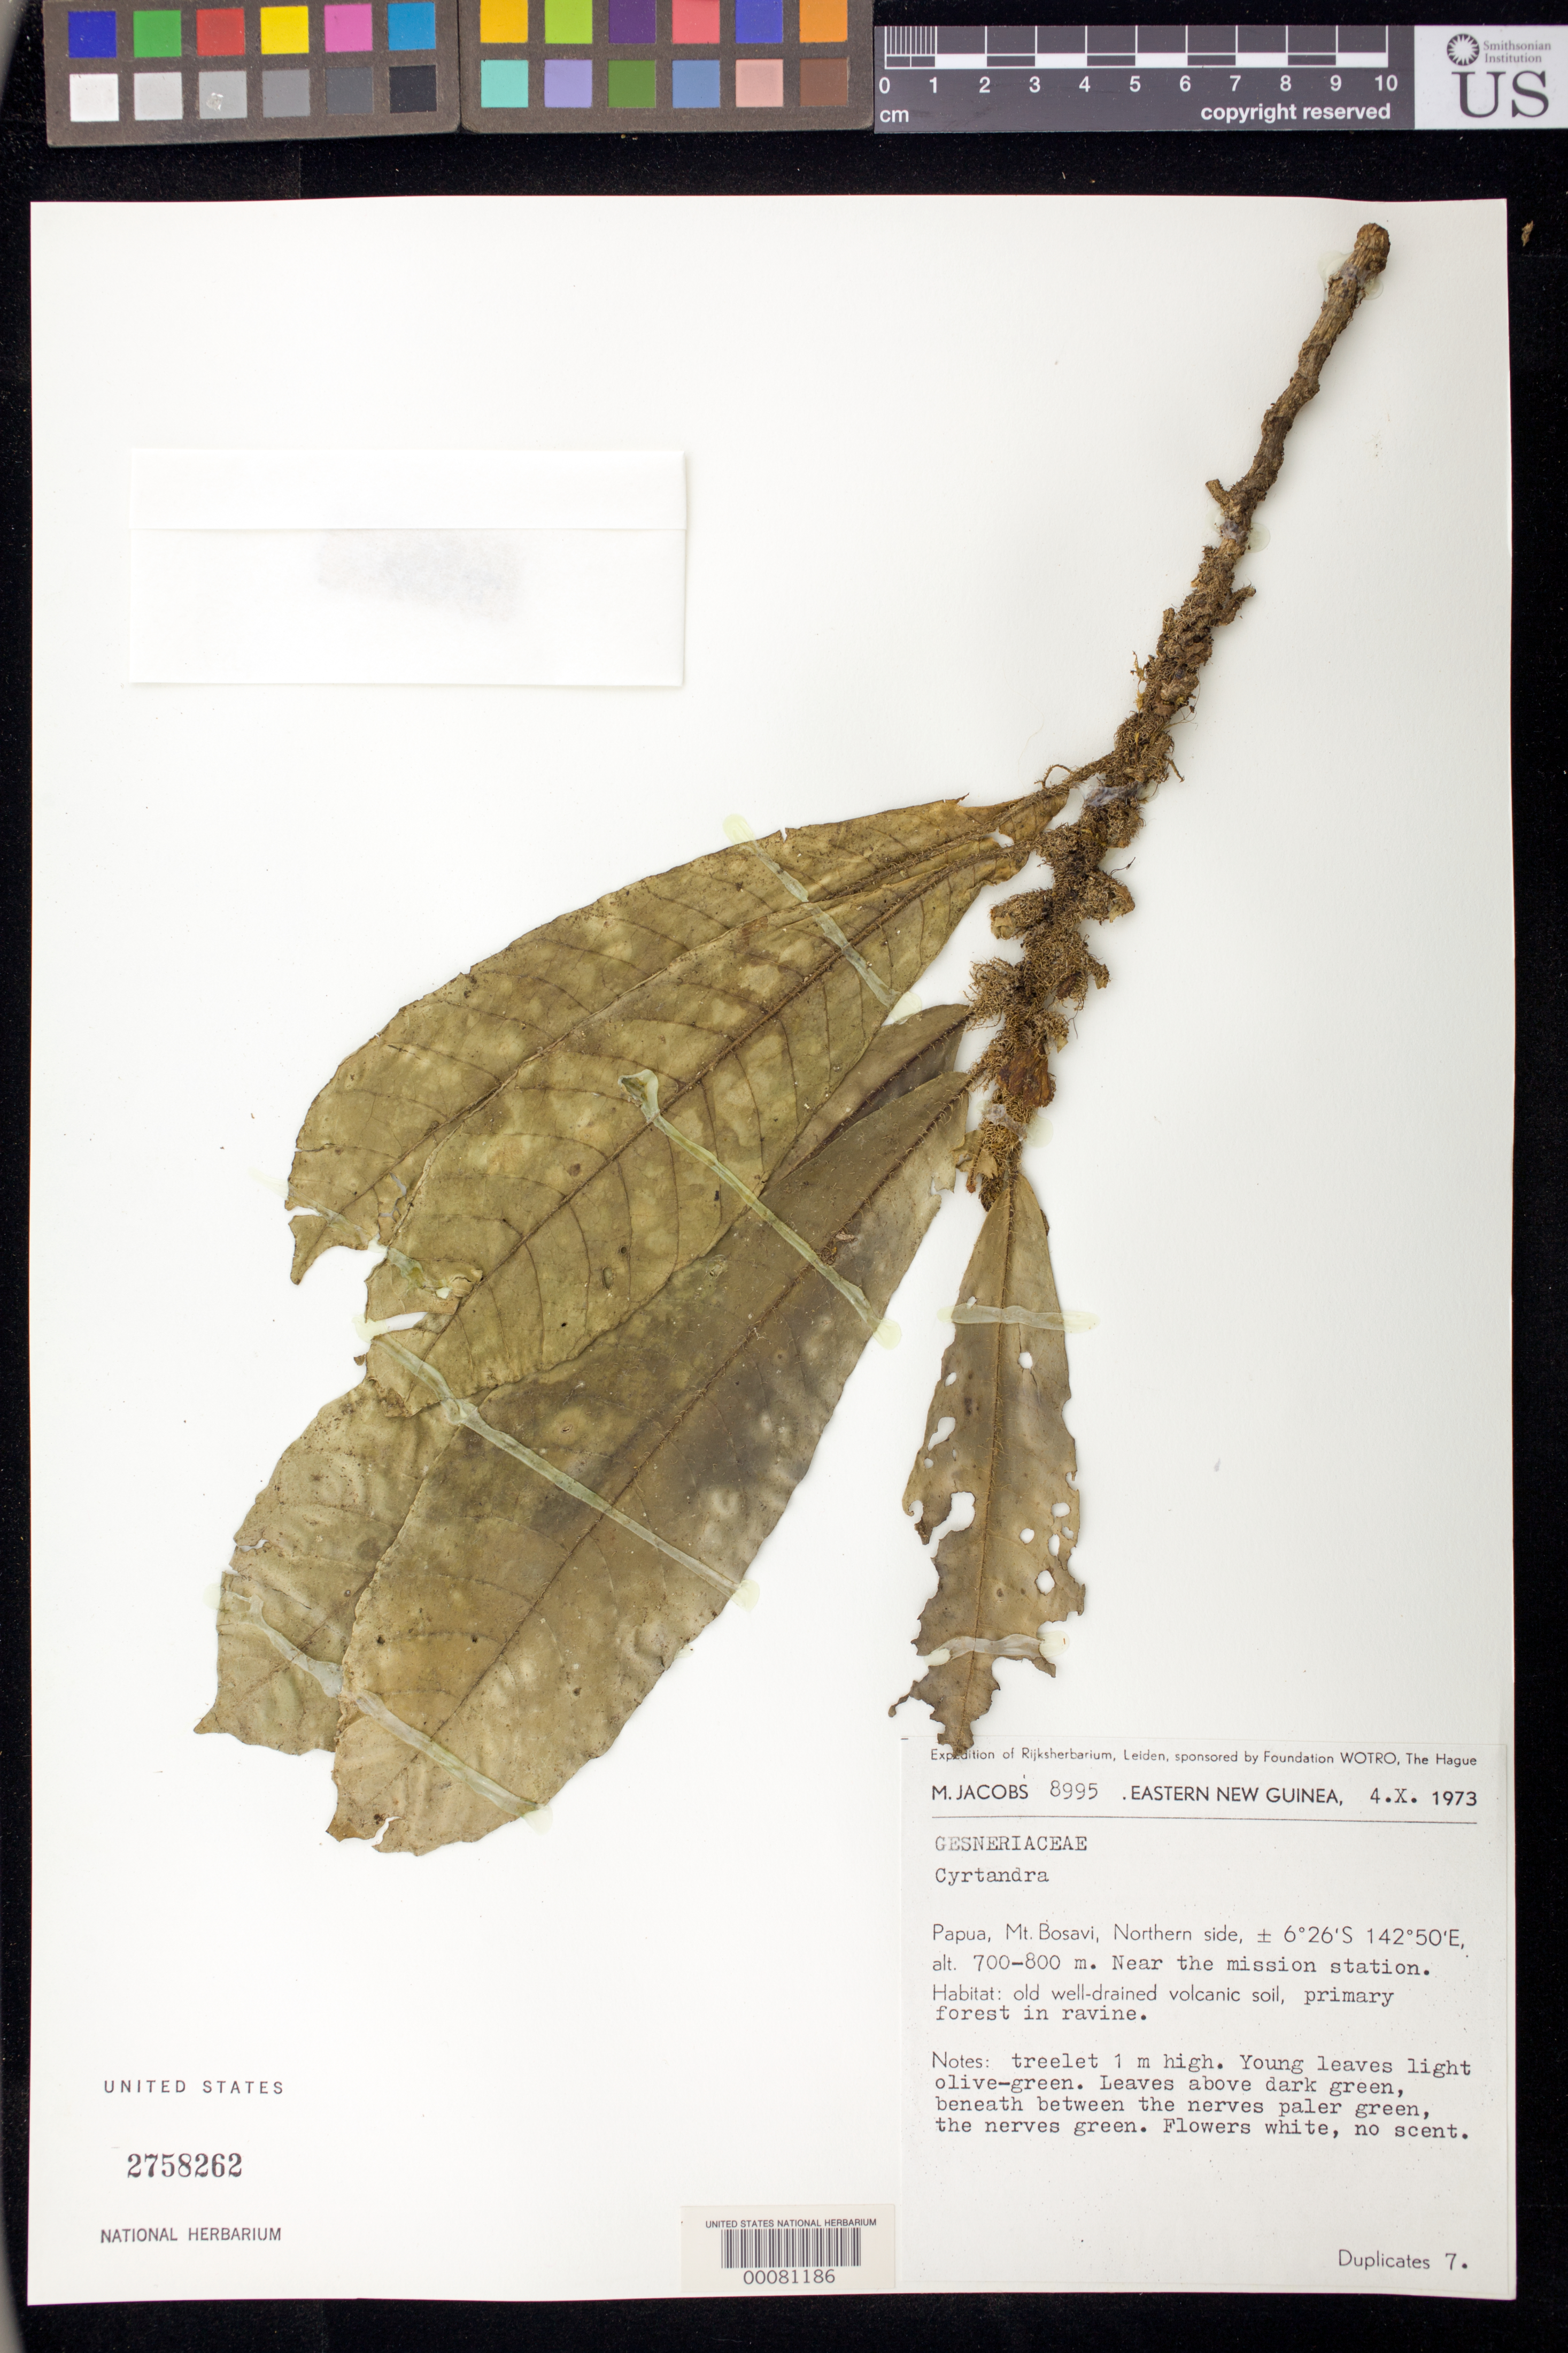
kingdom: Plantae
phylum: Tracheophyta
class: Magnoliopsida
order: Lamiales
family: Gesneriaceae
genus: Cyrtandra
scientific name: Cyrtandra sp.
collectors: M. Jacobs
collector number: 8995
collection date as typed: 04 Oct 1973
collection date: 1973-10-04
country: Papua New Guinea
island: New Guinea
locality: Papua, mt bosavi, northern side, near the mission station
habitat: Old well-drained volcanic soil, primary forest in ravine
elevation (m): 700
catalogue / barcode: US 2758262